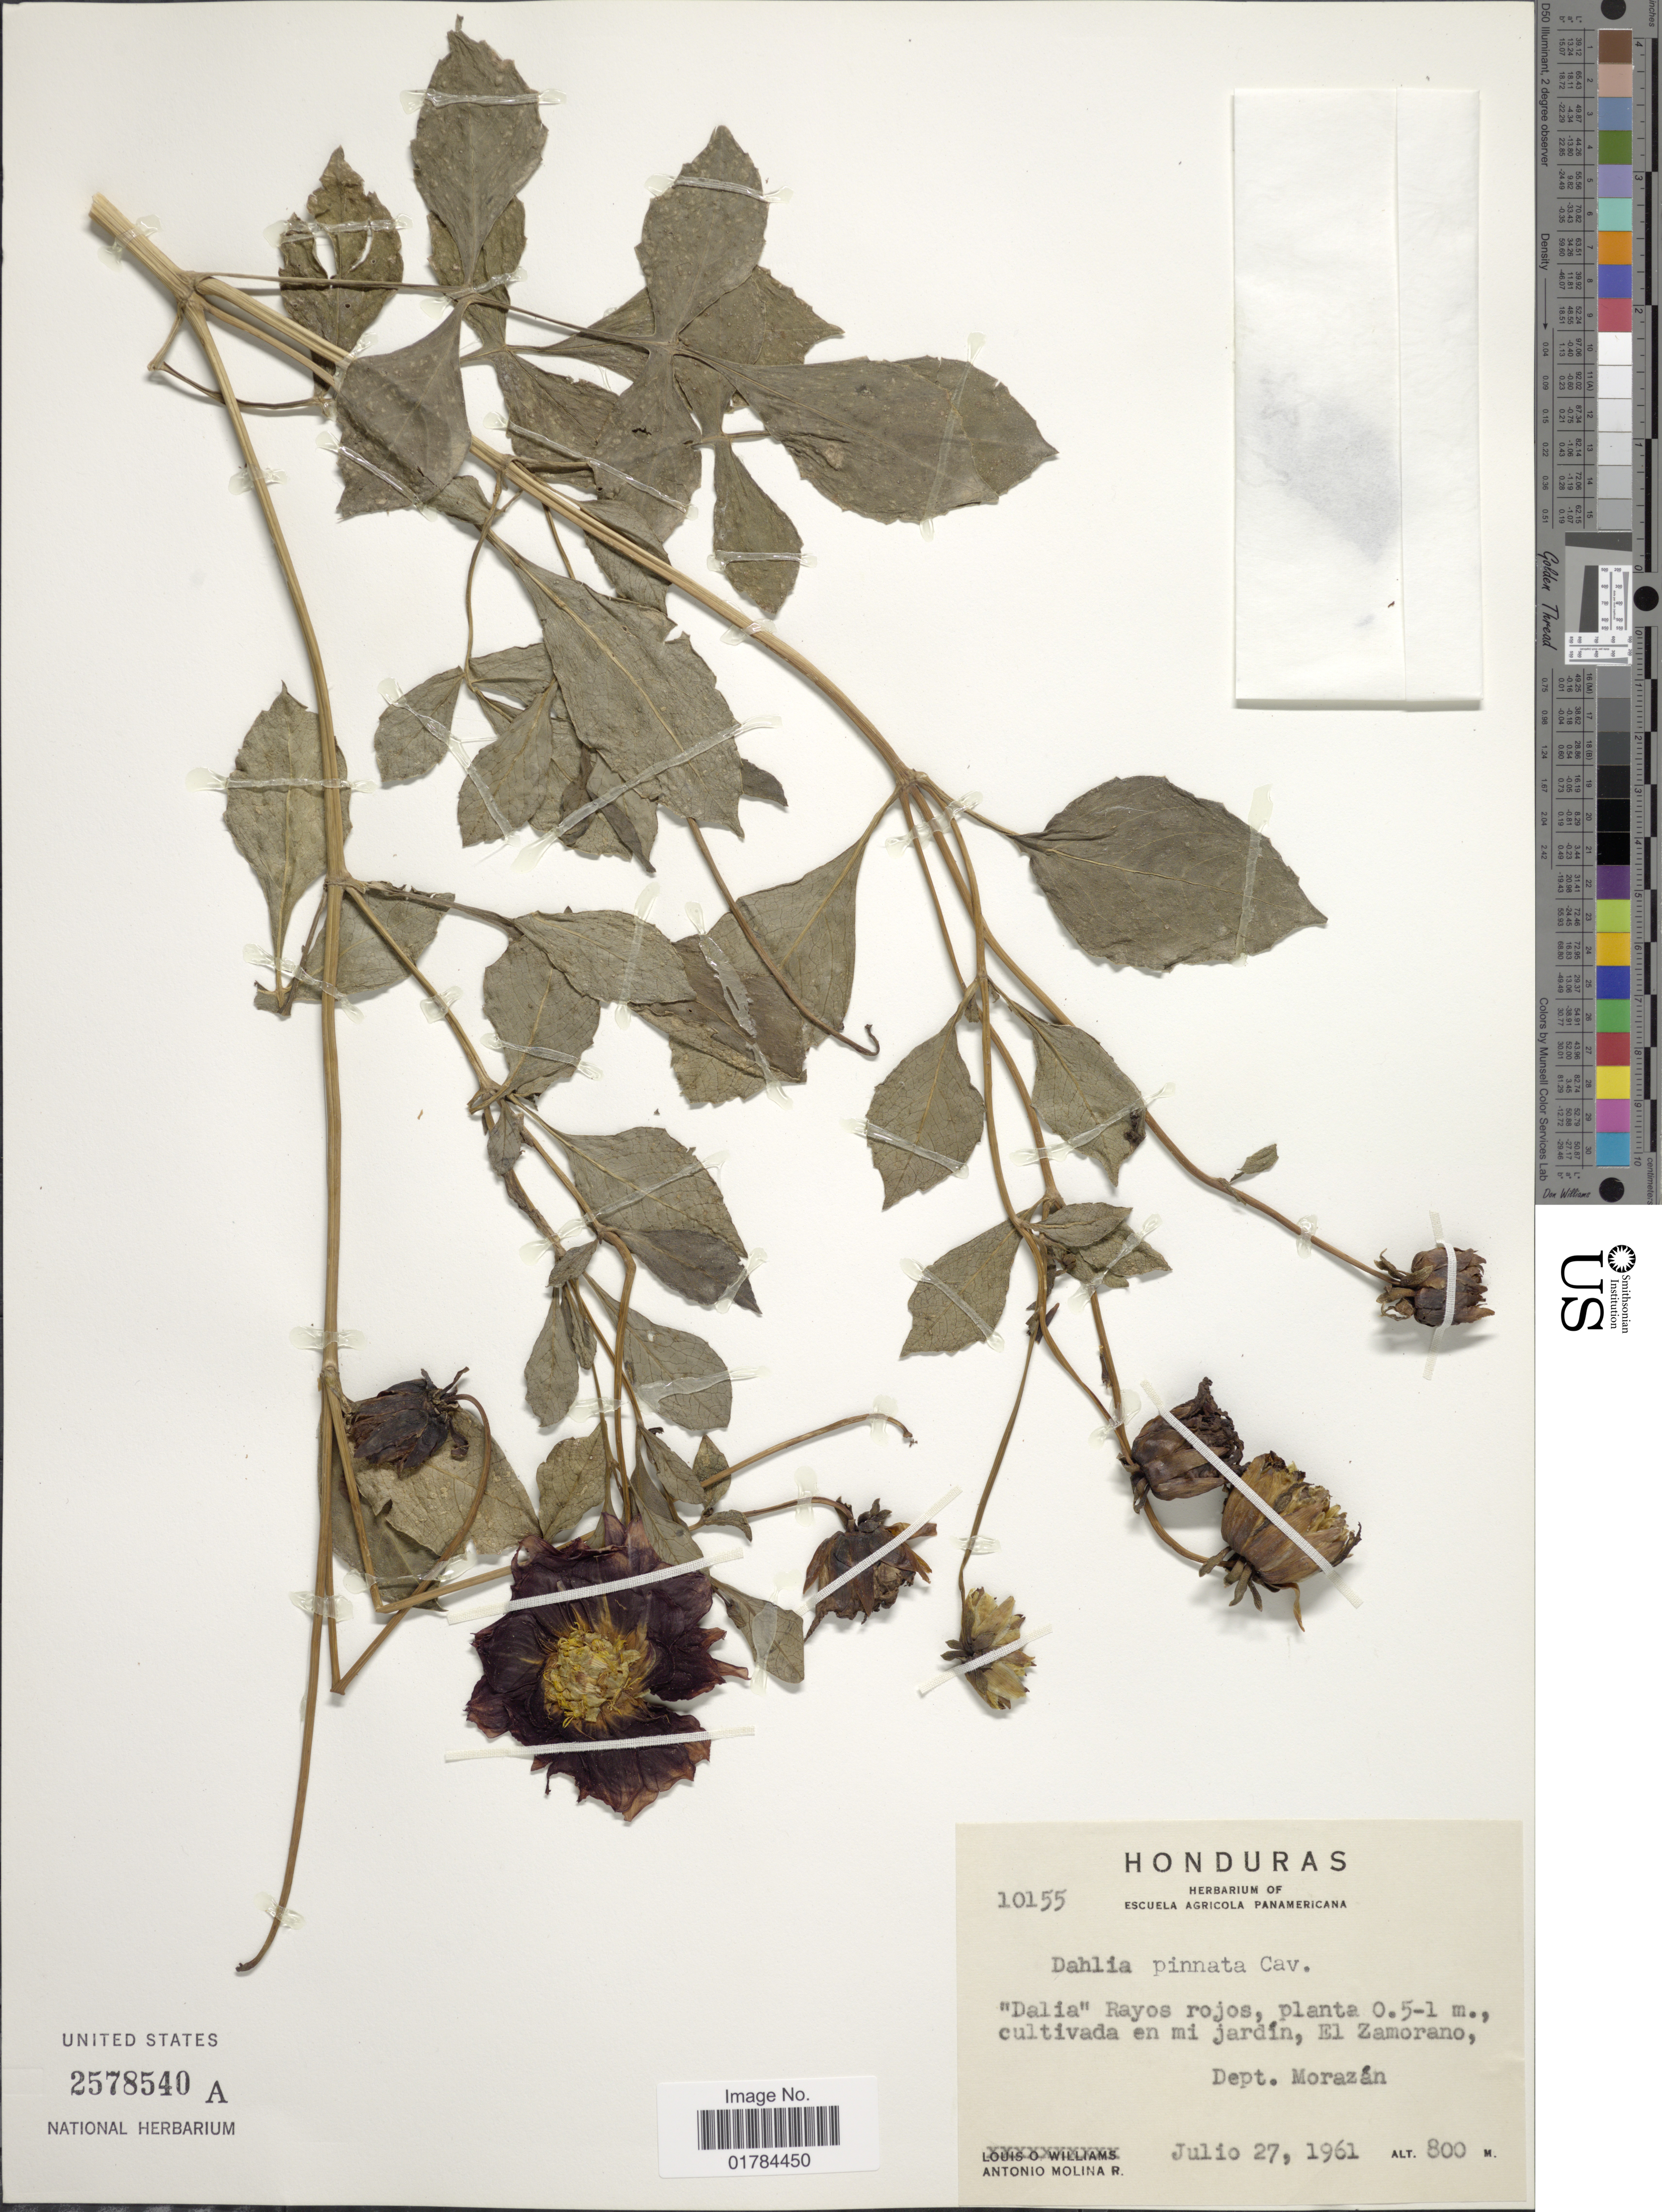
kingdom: Plantae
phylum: Tracheophyta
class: Magnoliopsida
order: Asterales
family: Asteraceae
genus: Dahlia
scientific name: Dahlia pinnata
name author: Cav.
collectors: A. Molina R.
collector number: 10155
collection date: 1961-07-27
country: El Salvador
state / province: Morazan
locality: El Zamorano, Dept. Morazon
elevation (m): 800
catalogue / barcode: US 2578540A